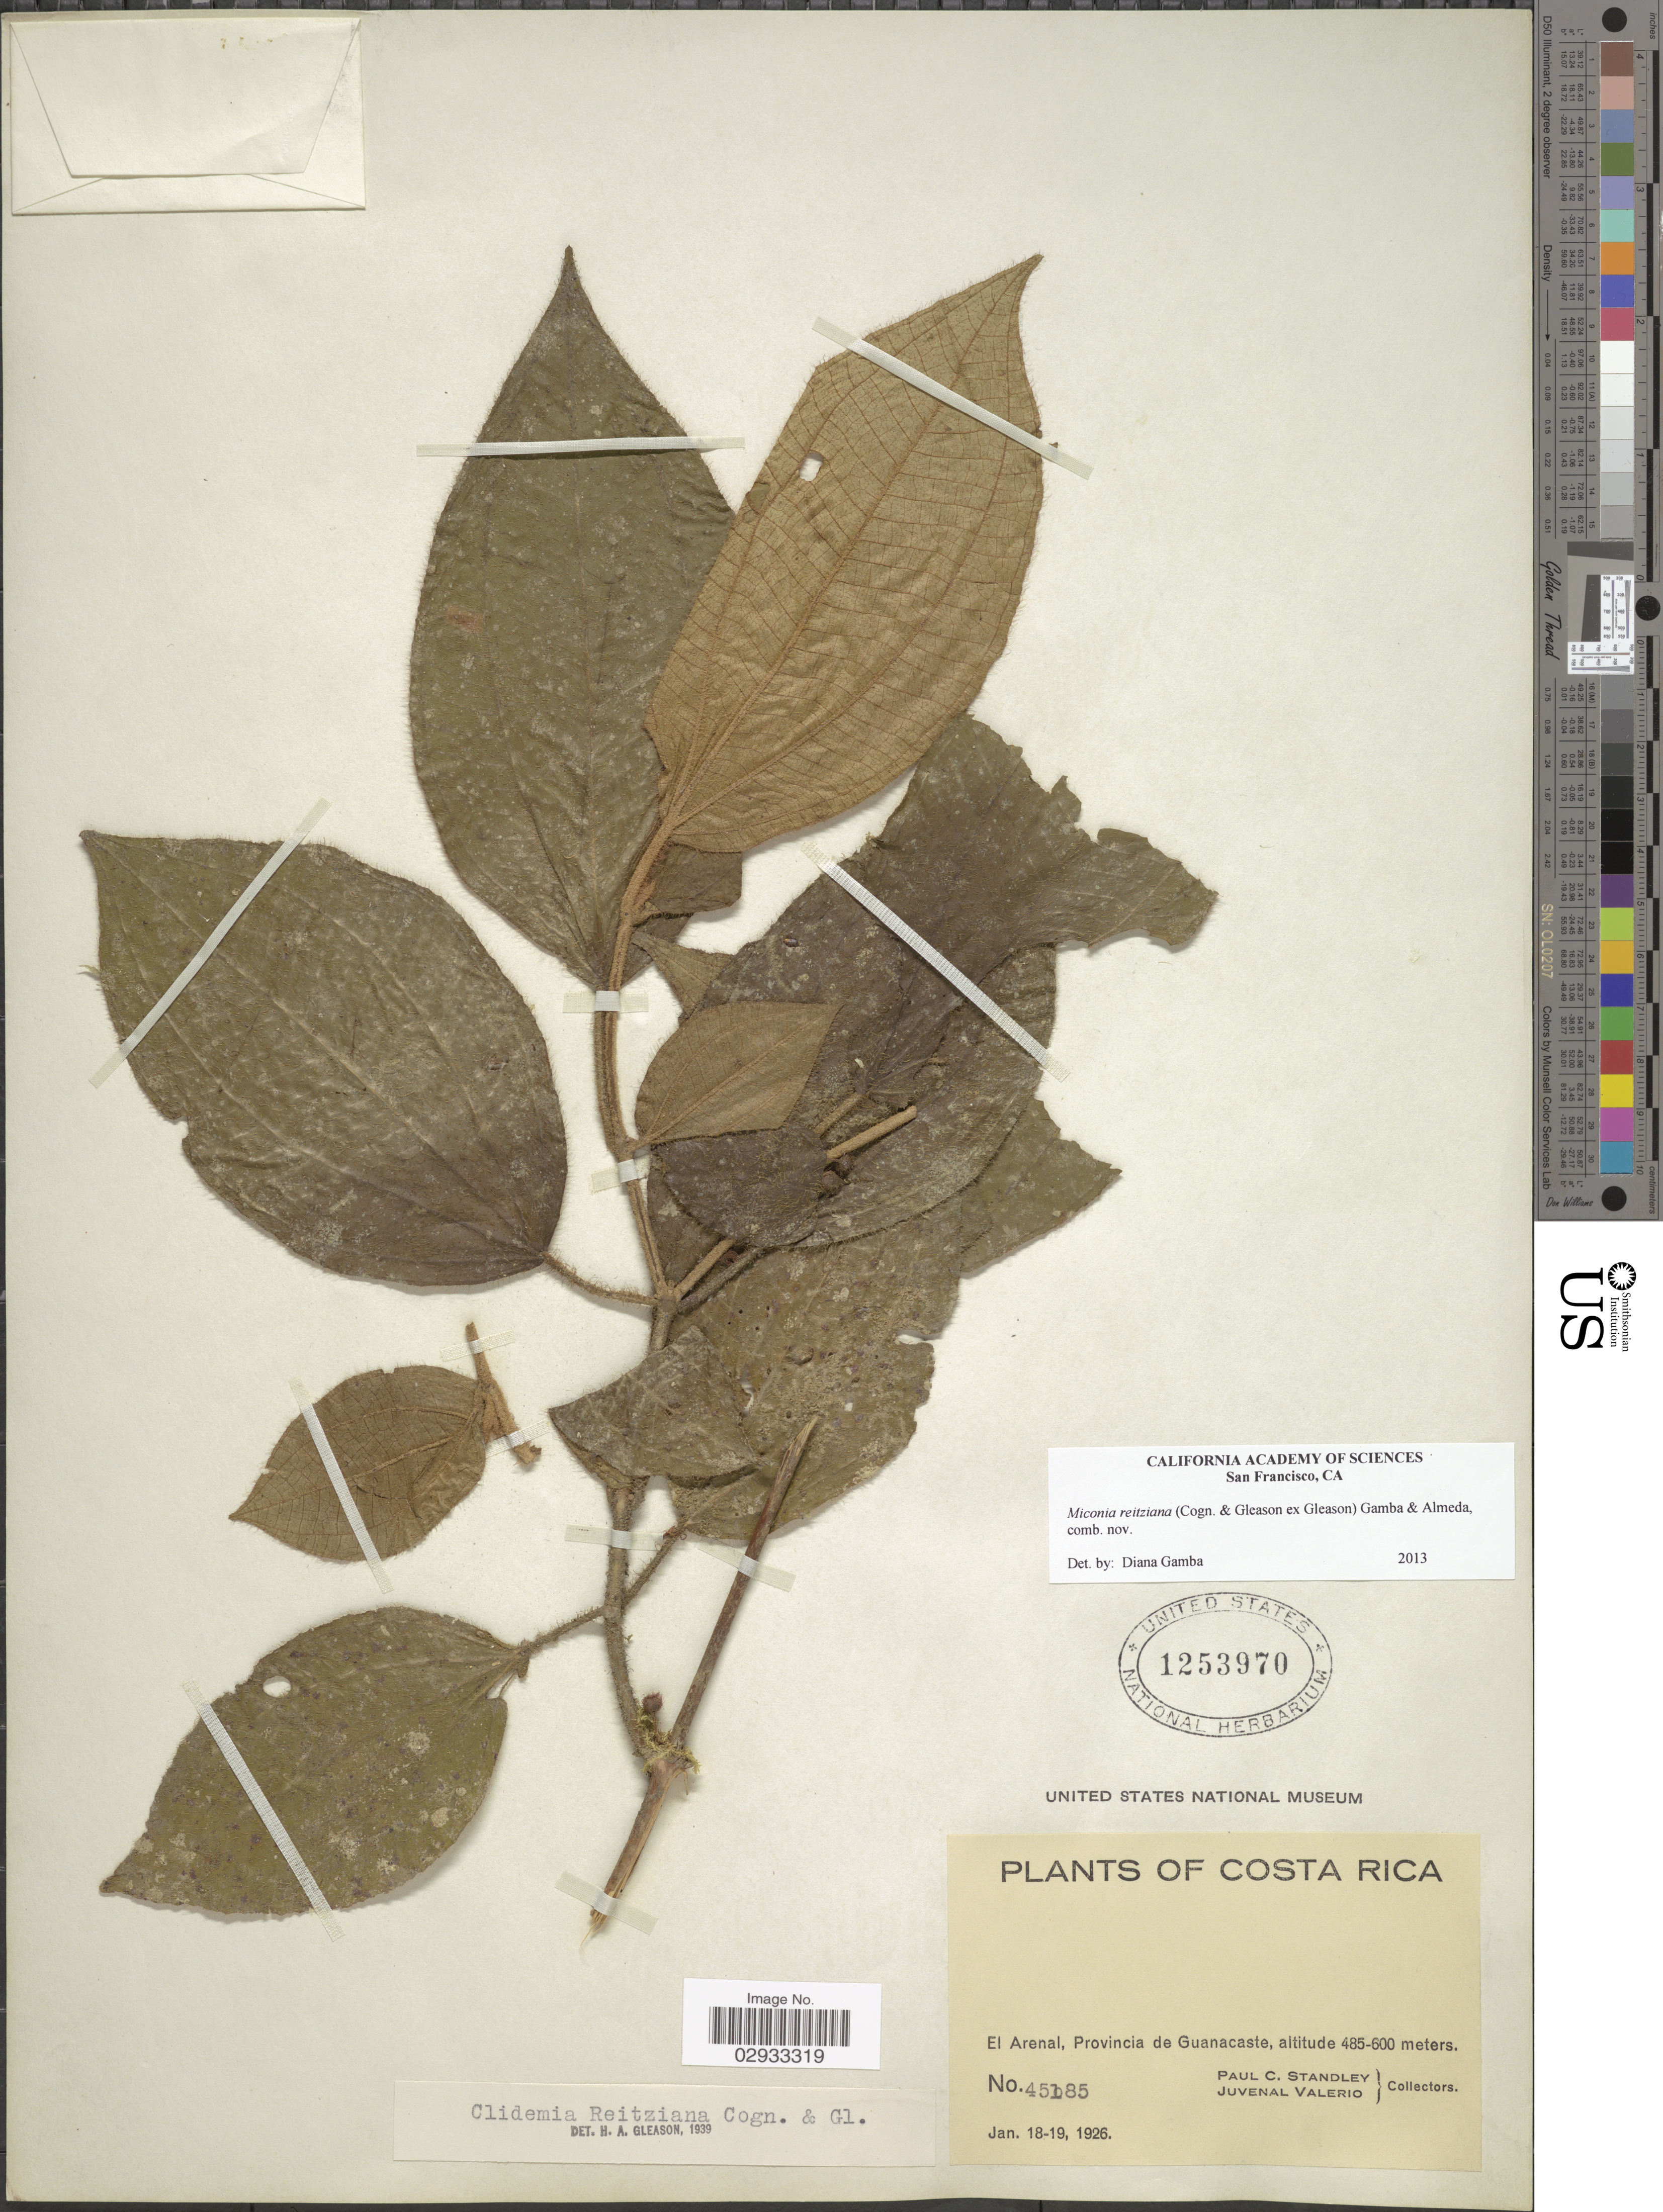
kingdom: Plantae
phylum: Tracheophyta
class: Magnoliopsida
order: Myrtales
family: Melastomataceae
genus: Miconia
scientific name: Miconia reitziana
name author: (Cogn. & Gleason) Gamba & Almeda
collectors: P. C. Standley & J. Valerio R.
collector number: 45185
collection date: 1926-01-18/1926-01-19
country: Costa Rica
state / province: Guanacaste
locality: El Arenal.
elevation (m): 485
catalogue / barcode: US 1253970